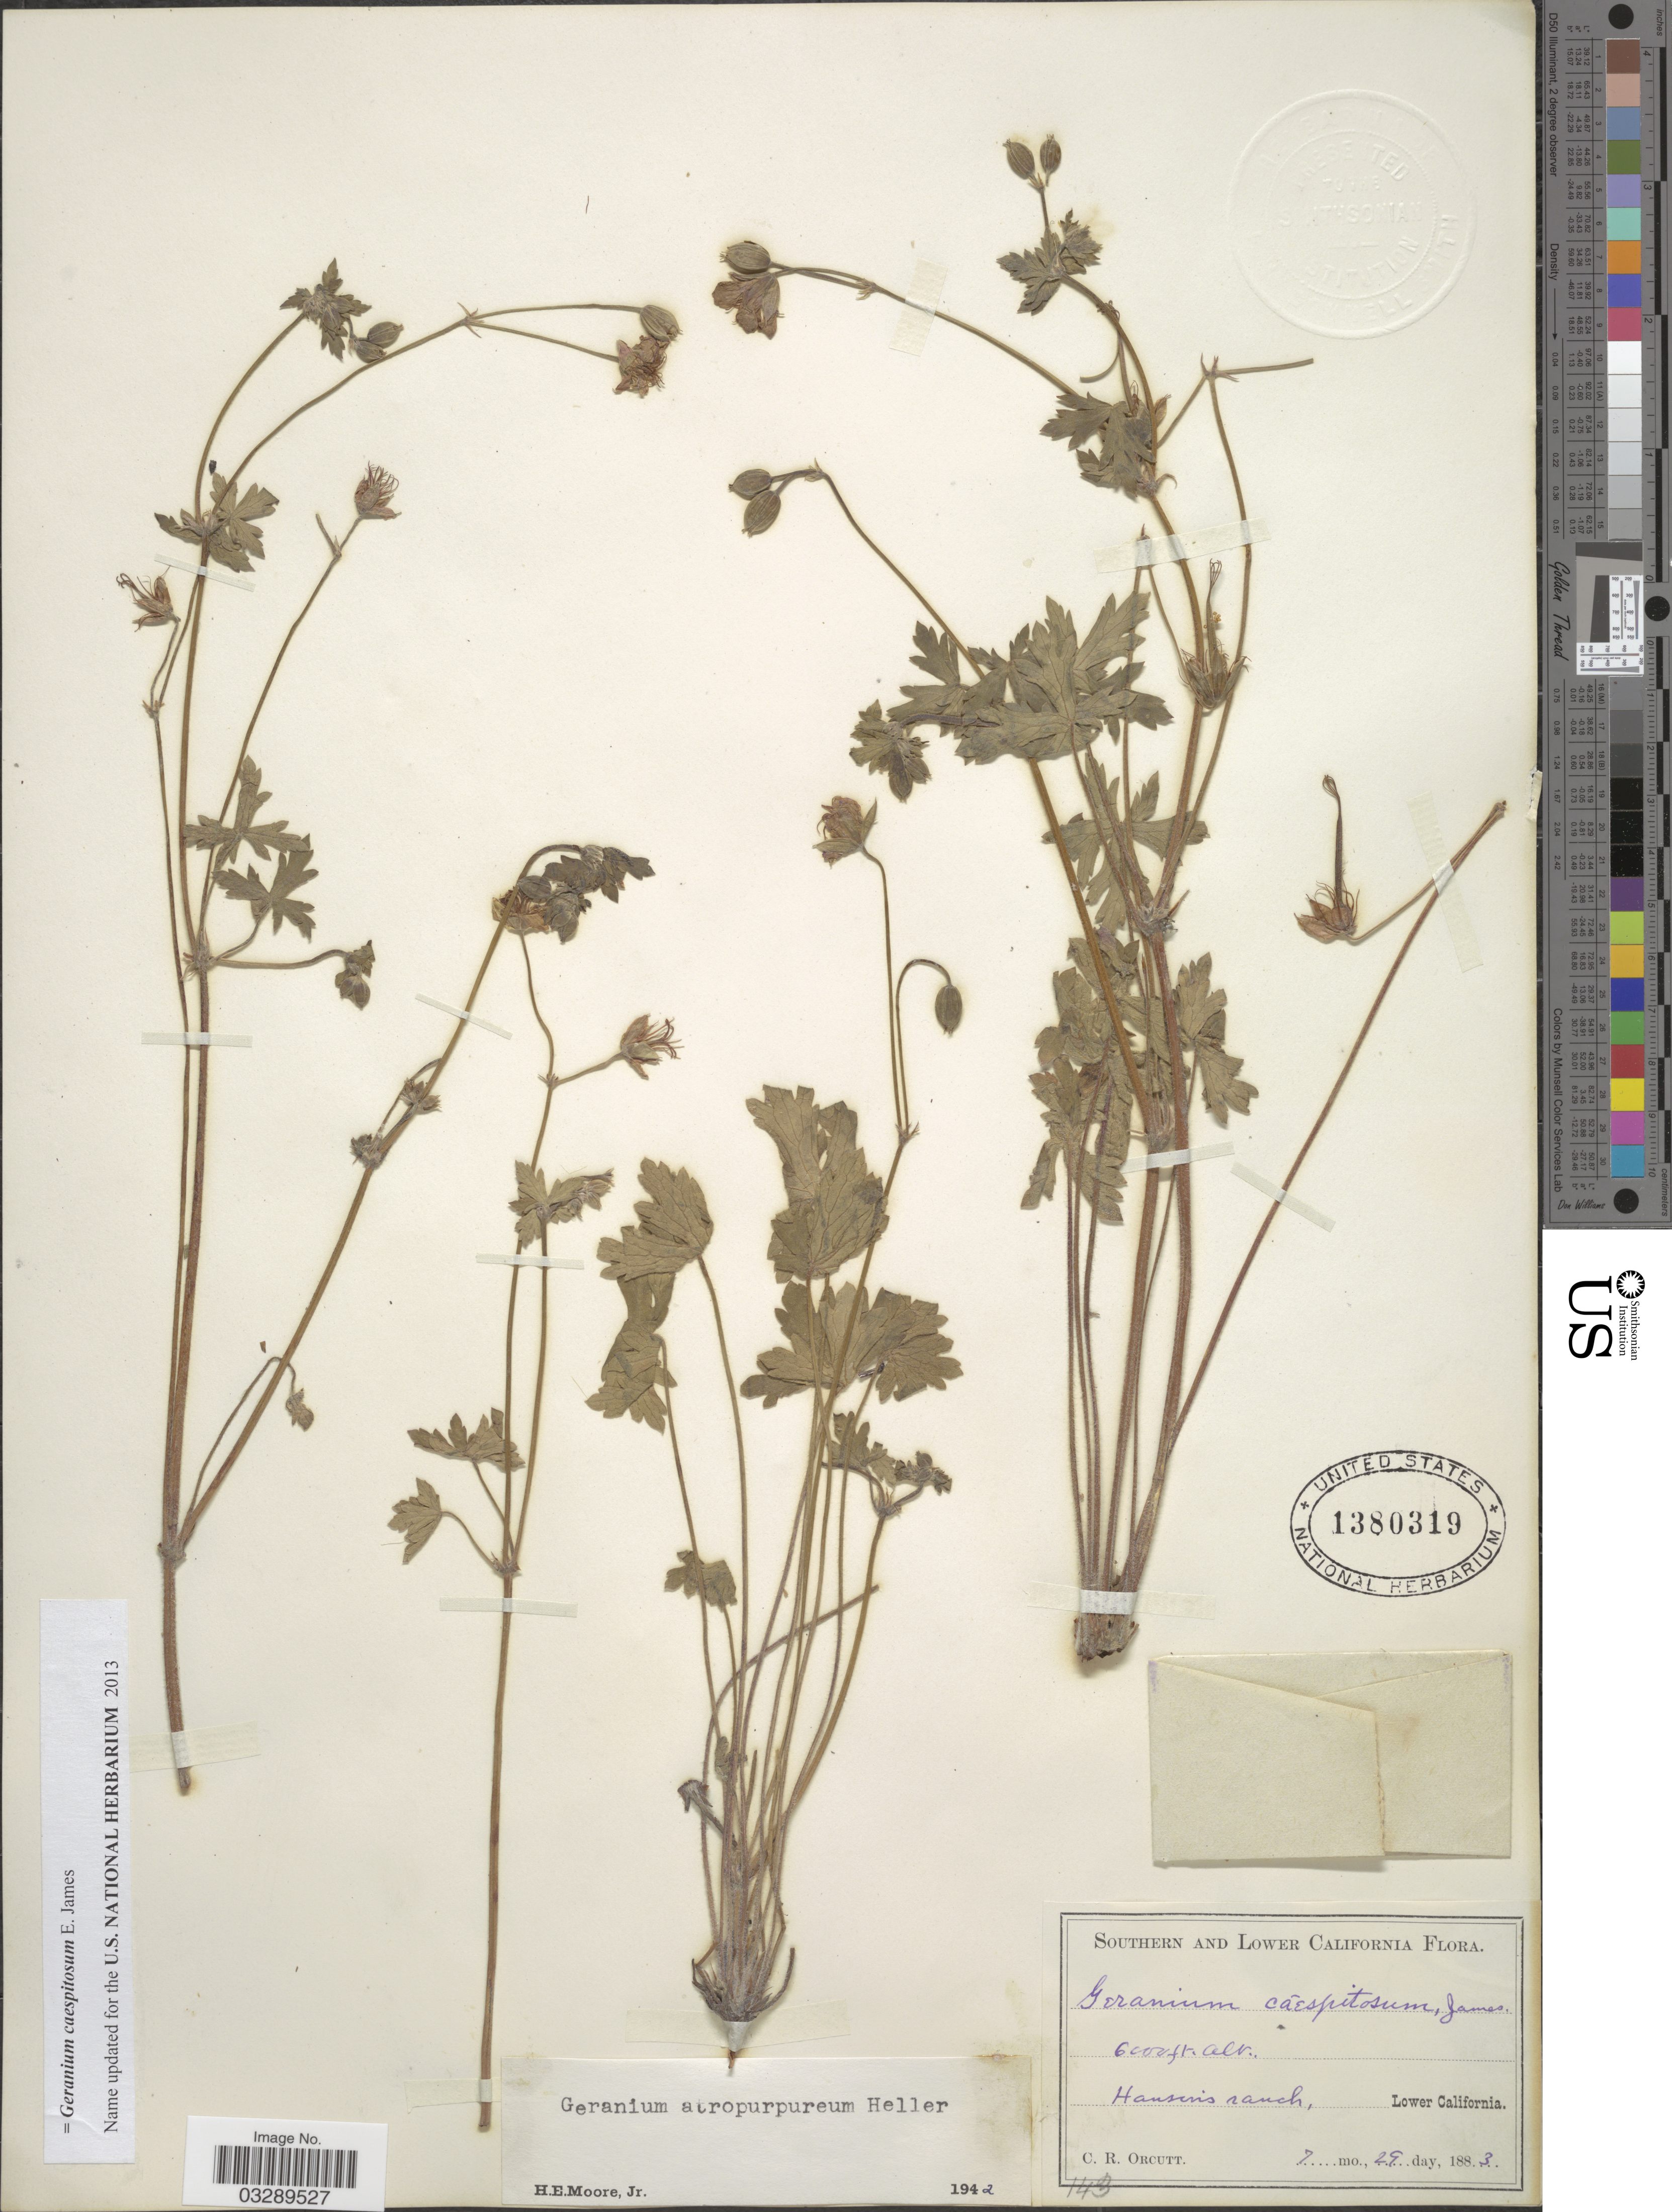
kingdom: Plantae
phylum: Tracheophyta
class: Magnoliopsida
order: Geraniales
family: Geraniaceae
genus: Geranium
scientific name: Geranium caespitosum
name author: E. James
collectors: C. R. Orcutt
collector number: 143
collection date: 1883-07-29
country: Mexico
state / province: Baja California Norte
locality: Hansis ranch, Lower California.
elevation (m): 1829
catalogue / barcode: US 1380319